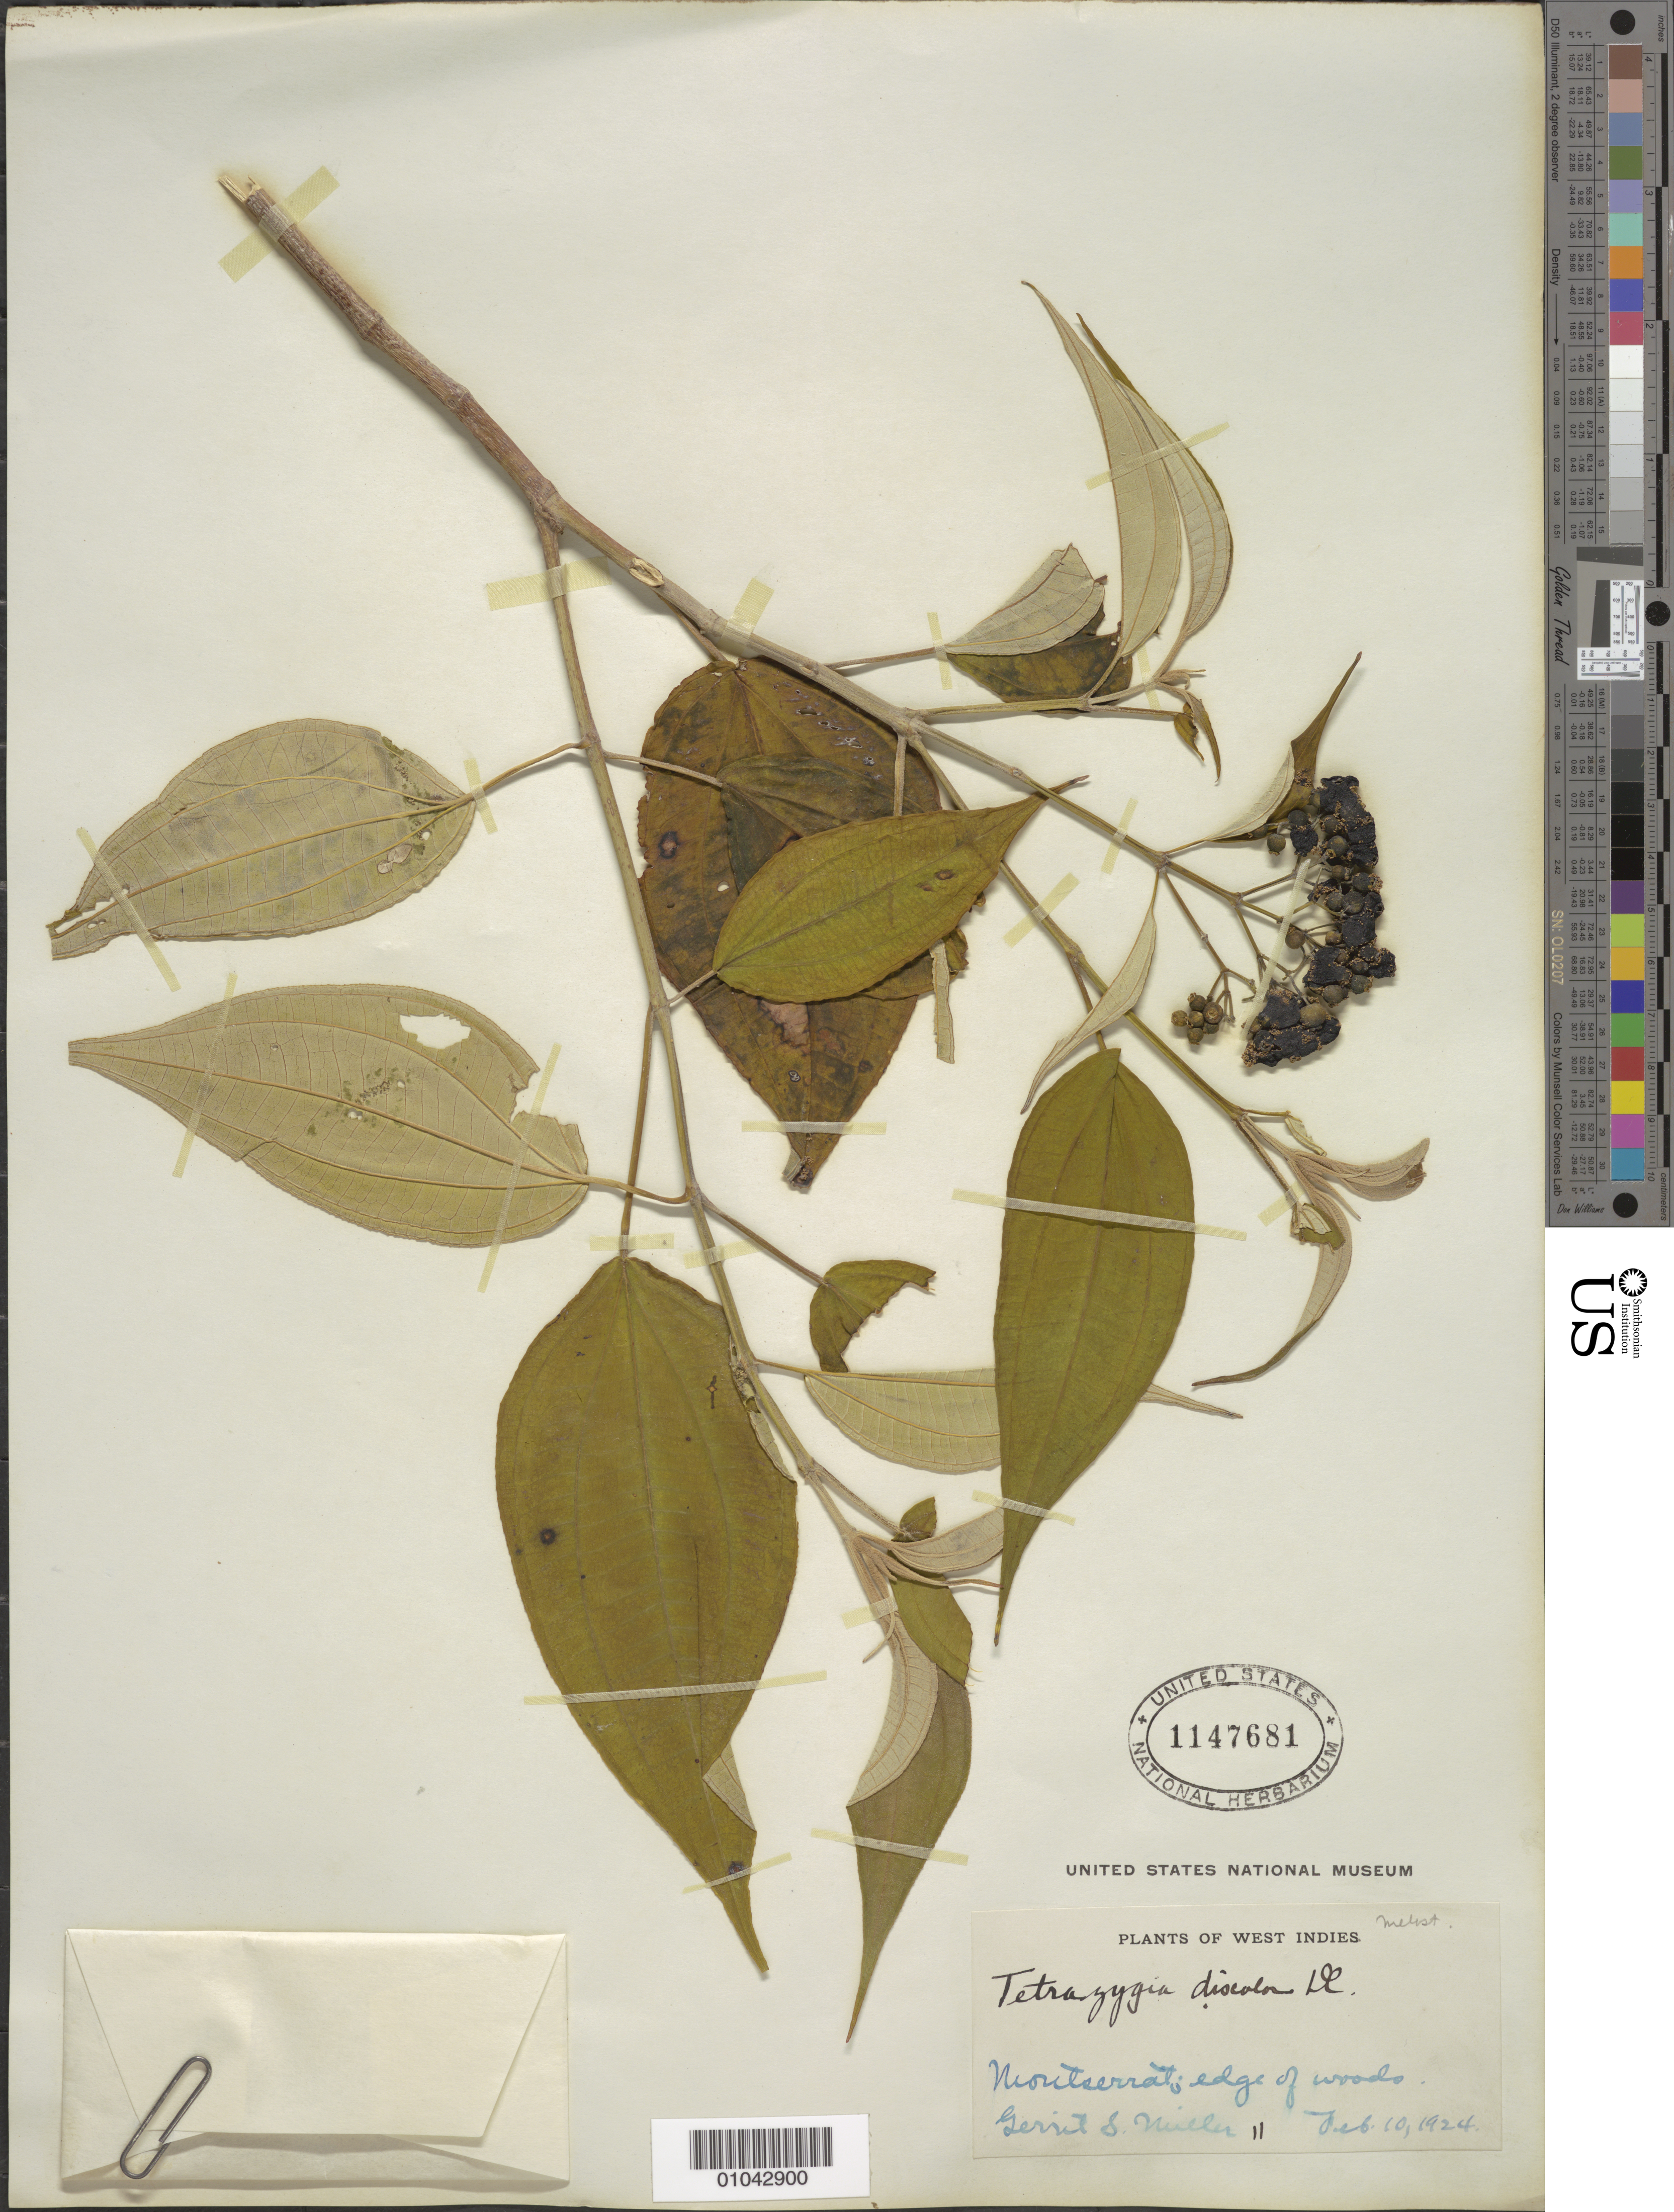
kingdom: Plantae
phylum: Tracheophyta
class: Magnoliopsida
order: Myrtales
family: Melastomataceae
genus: Tetrazygia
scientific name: Tetrazygia discolor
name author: (L.) DC.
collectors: G. S. Miller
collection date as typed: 10 Feb 1924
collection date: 1924-02-10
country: Montserrat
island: Montserrat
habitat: Edge of woods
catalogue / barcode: US 1147681